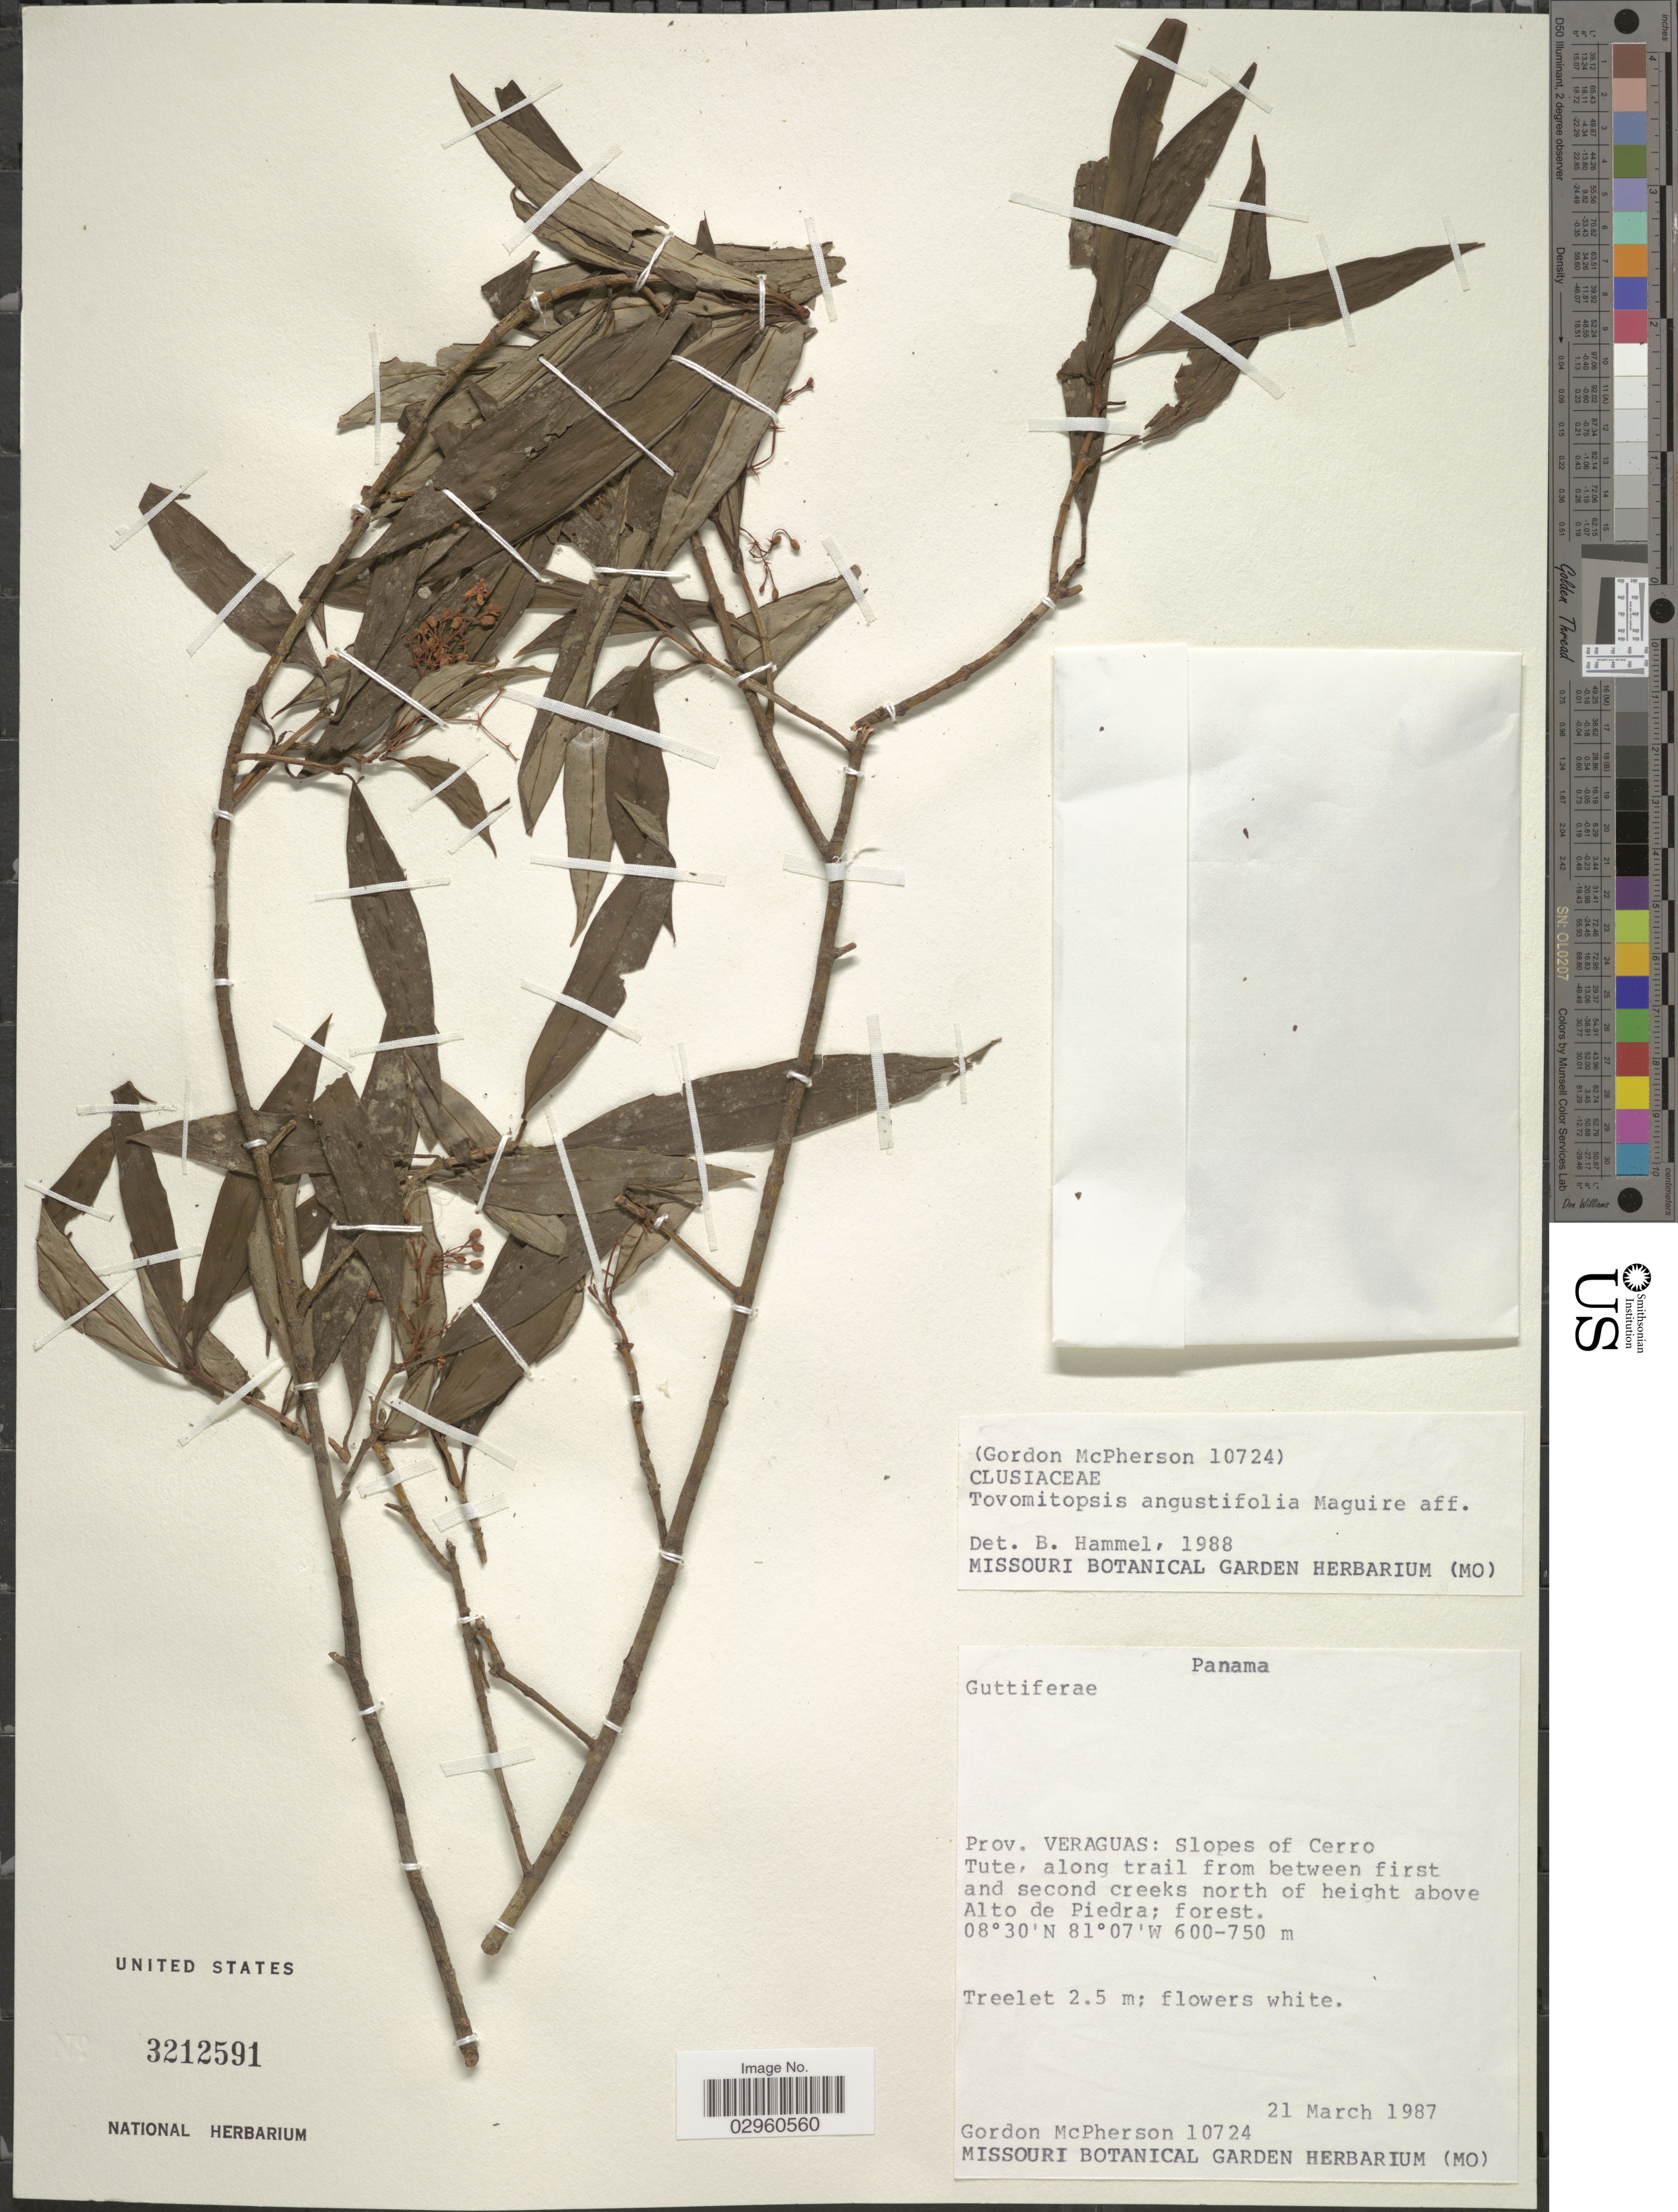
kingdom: Plantae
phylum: Tracheophyta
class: Magnoliopsida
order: Malpighiales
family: Clusiaceae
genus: Chrysochlamys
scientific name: Chrysochlamys angustifolia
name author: (Maguire) Hammel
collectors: G. McPherson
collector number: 10724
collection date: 1987-03-21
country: Panama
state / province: Veraguas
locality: Prov. Veraguas: Slopes of Cerro Tute, along trail from between first and second creeks north of height above Alto de Piedra.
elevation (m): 600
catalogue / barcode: US 3212591